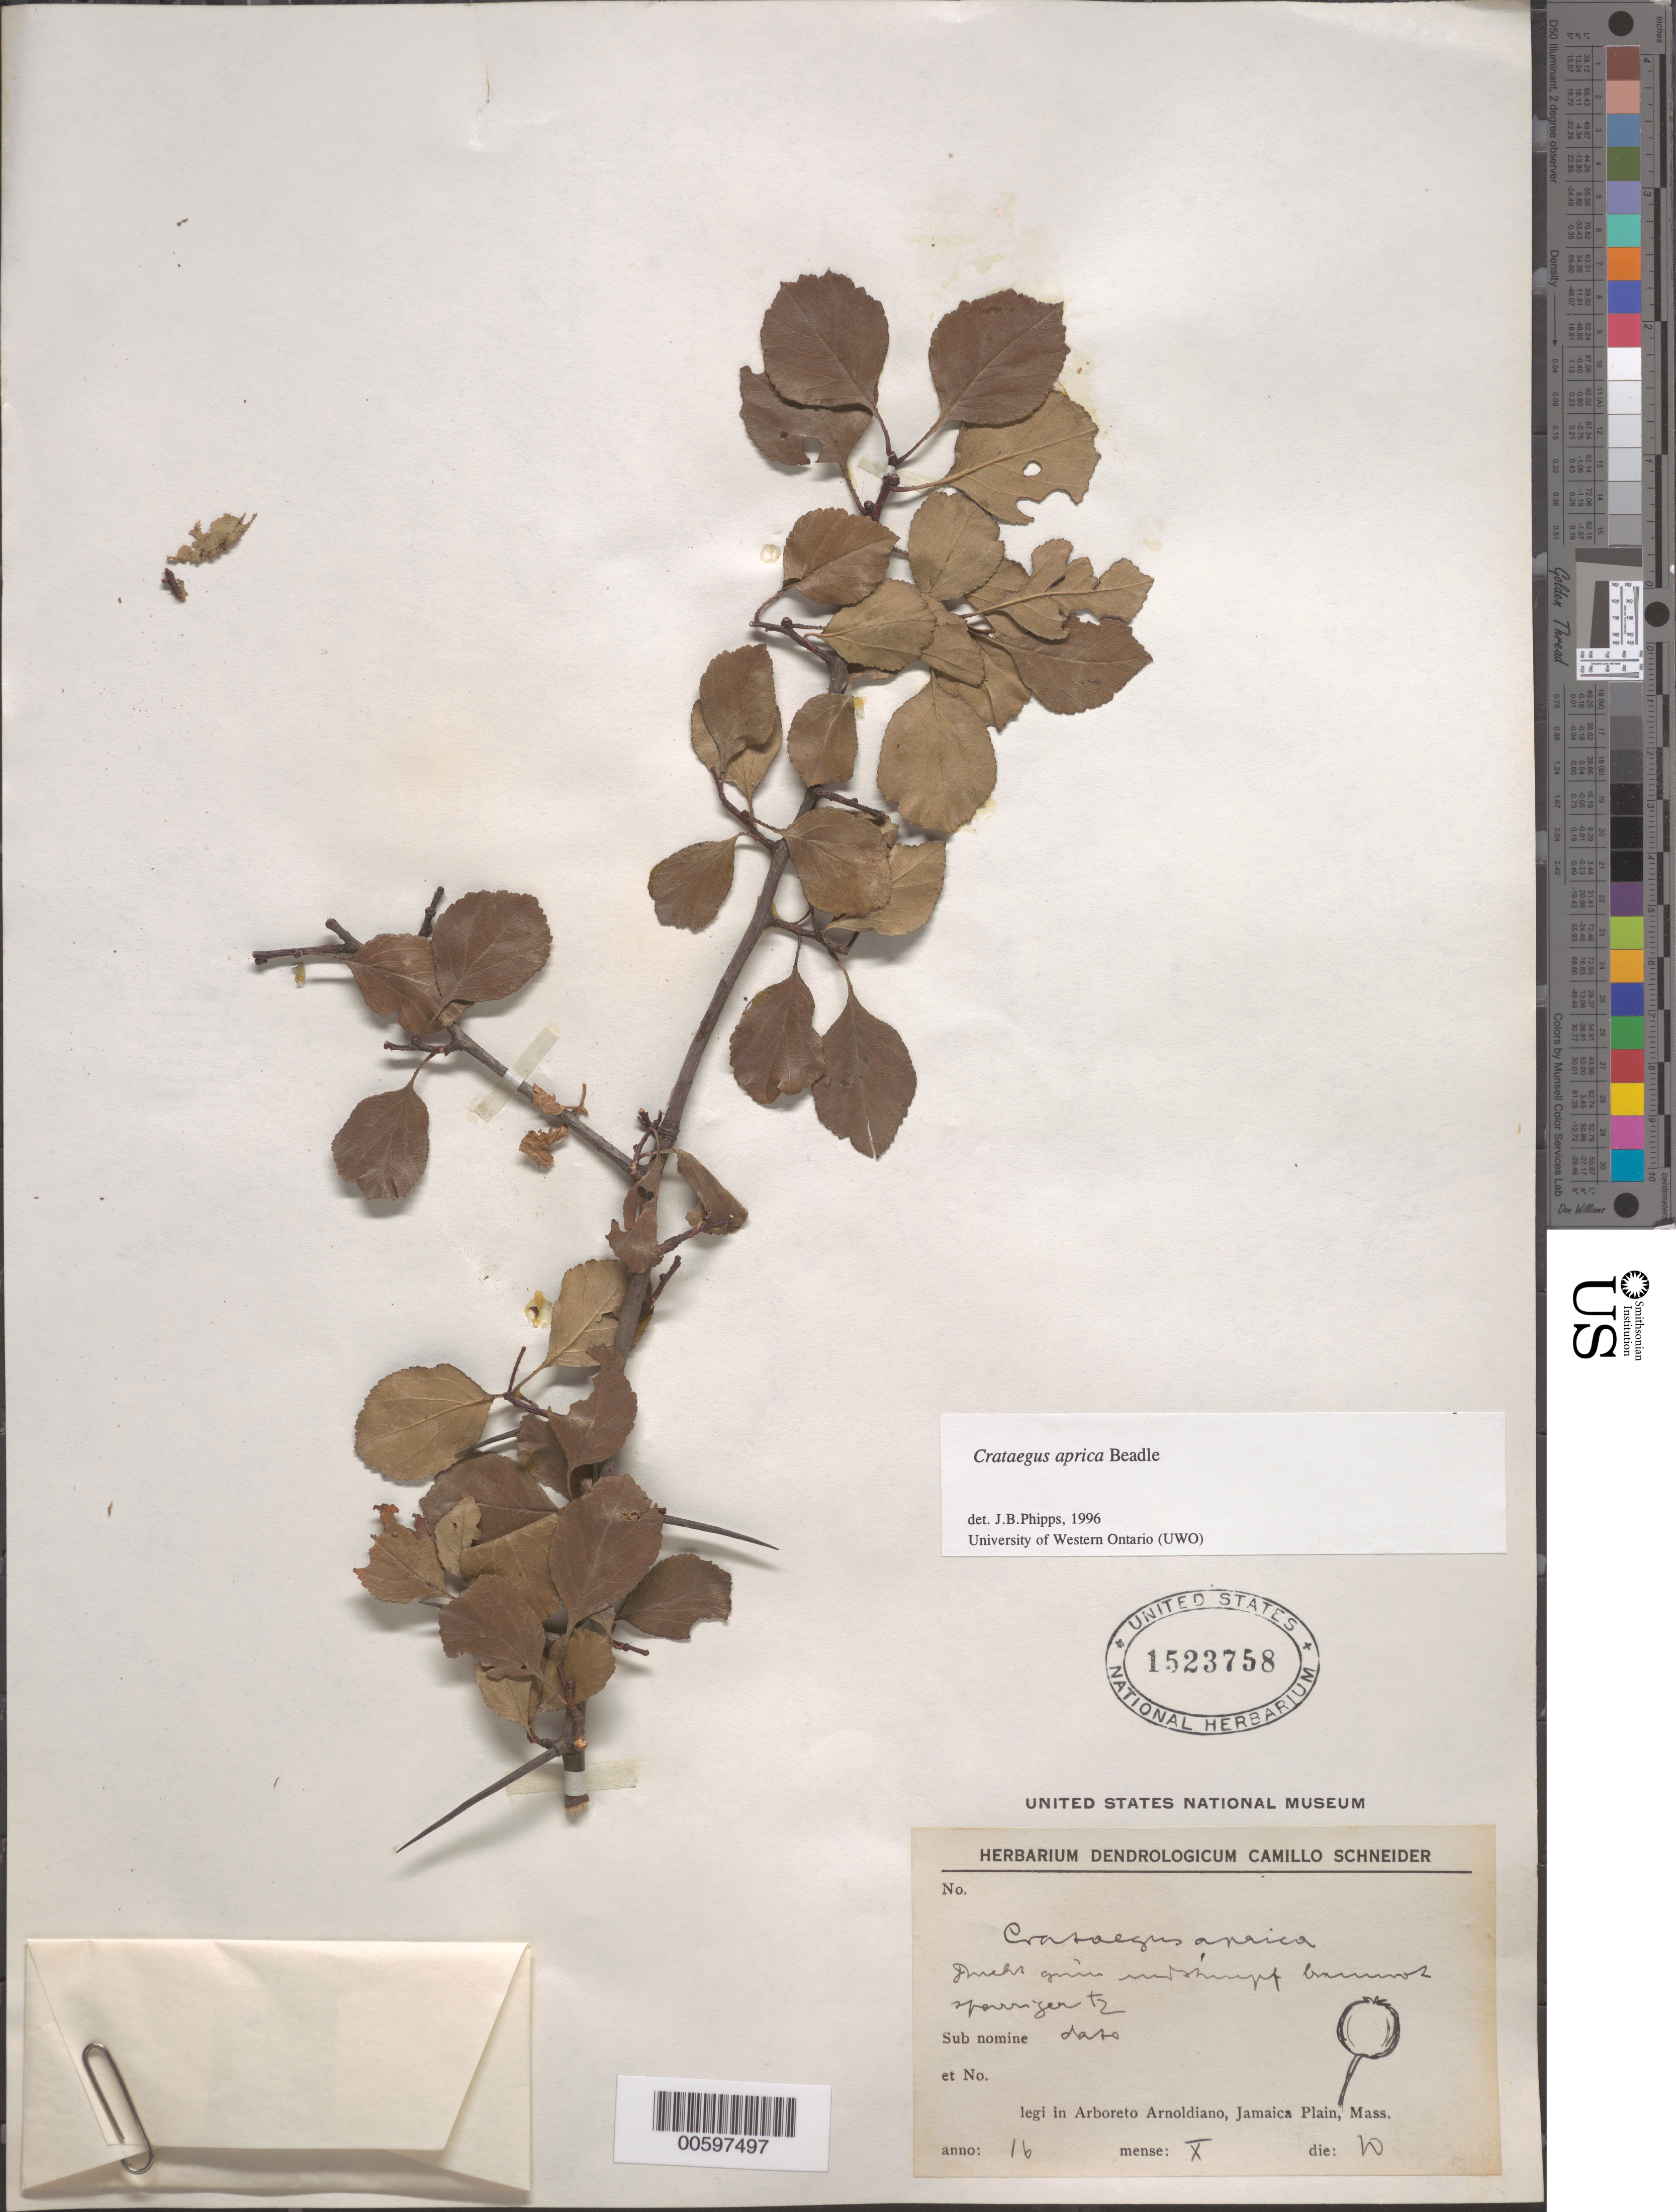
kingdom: Plantae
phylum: Tracheophyta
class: Magnoliopsida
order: Rosales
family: Rosaceae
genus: Crataegus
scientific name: Crataegus aprica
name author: Beadle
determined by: Phipps, James B., (UWO), University of Western Ontario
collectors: ex herb. Dendrologicum C. Schneider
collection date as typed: Oct 1916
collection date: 1916-10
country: United States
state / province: Massachusetts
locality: legi in Arboreto Arnoldiano, Jamaica Plains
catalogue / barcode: US 1523758